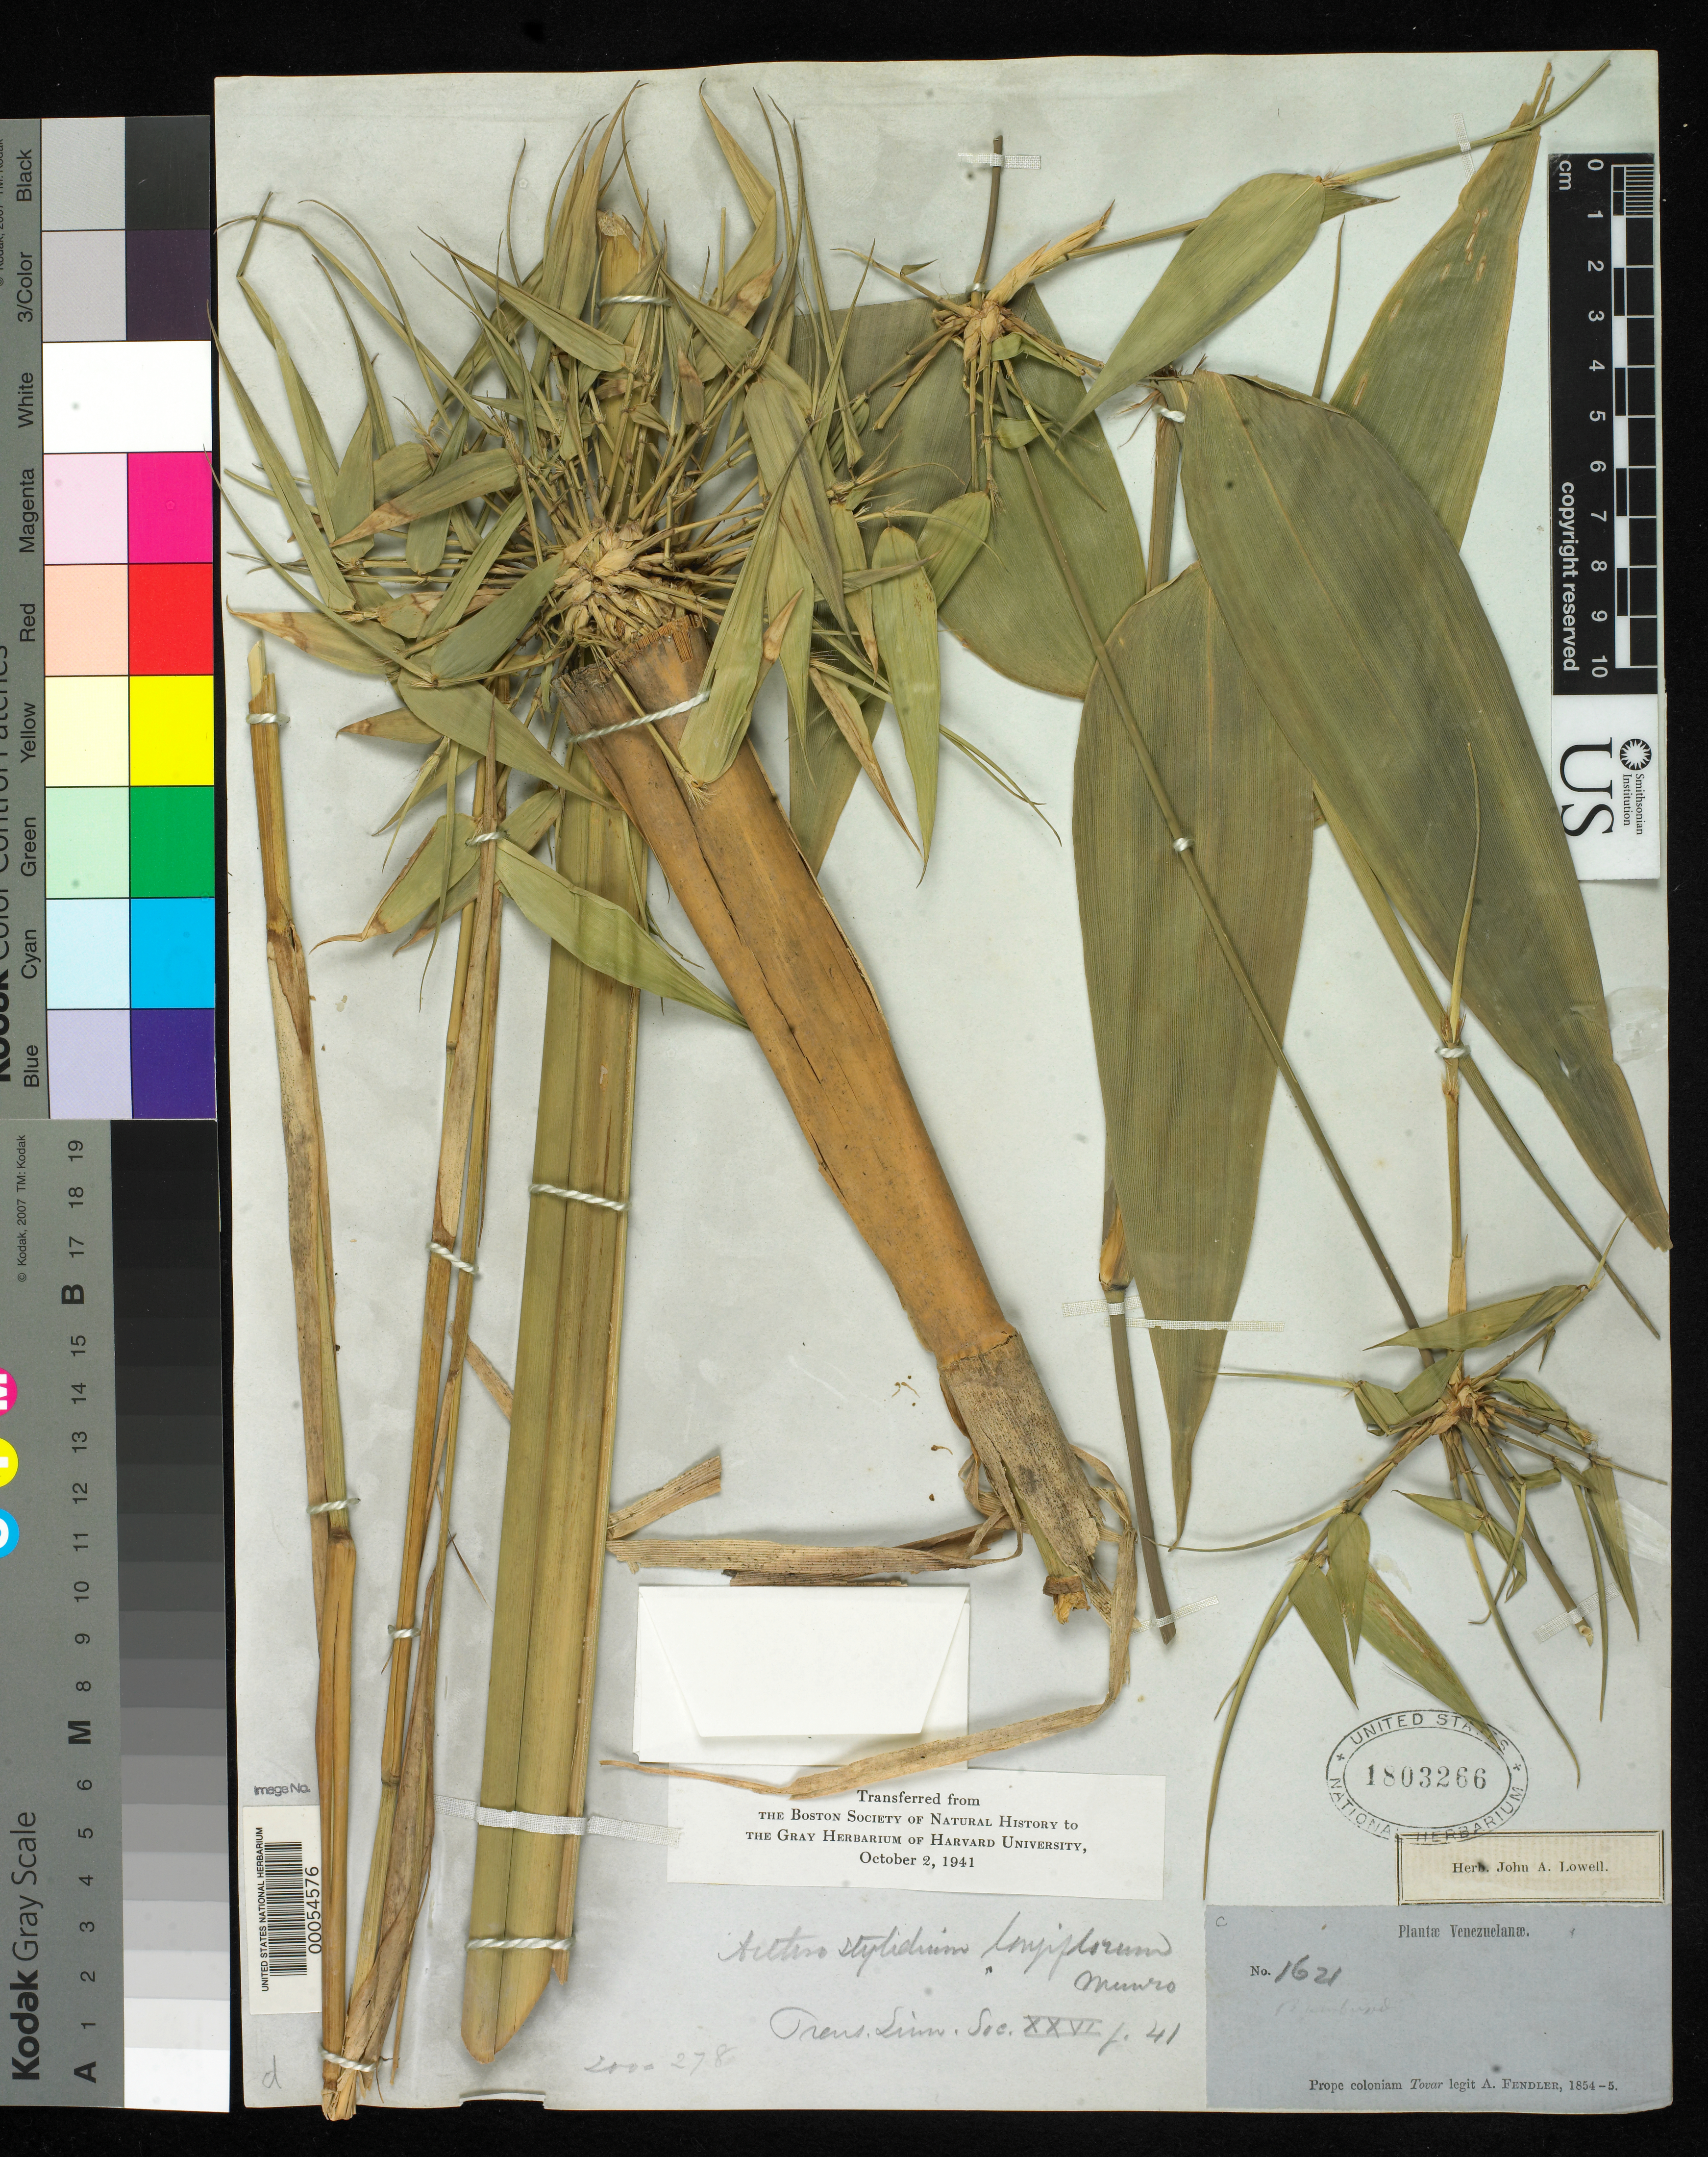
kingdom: Plantae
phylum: Tracheophyta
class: Liliopsida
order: Poales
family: Poaceae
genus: Arthrostylidium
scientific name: Arthrostylidium longiflorum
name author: Munro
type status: Isosyntype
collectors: A. Fendler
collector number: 1621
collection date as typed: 1854 to -- --- 1855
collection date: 1854/1855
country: Venezuela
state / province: Aragua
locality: Colonia Tovar.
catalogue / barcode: US 1803266